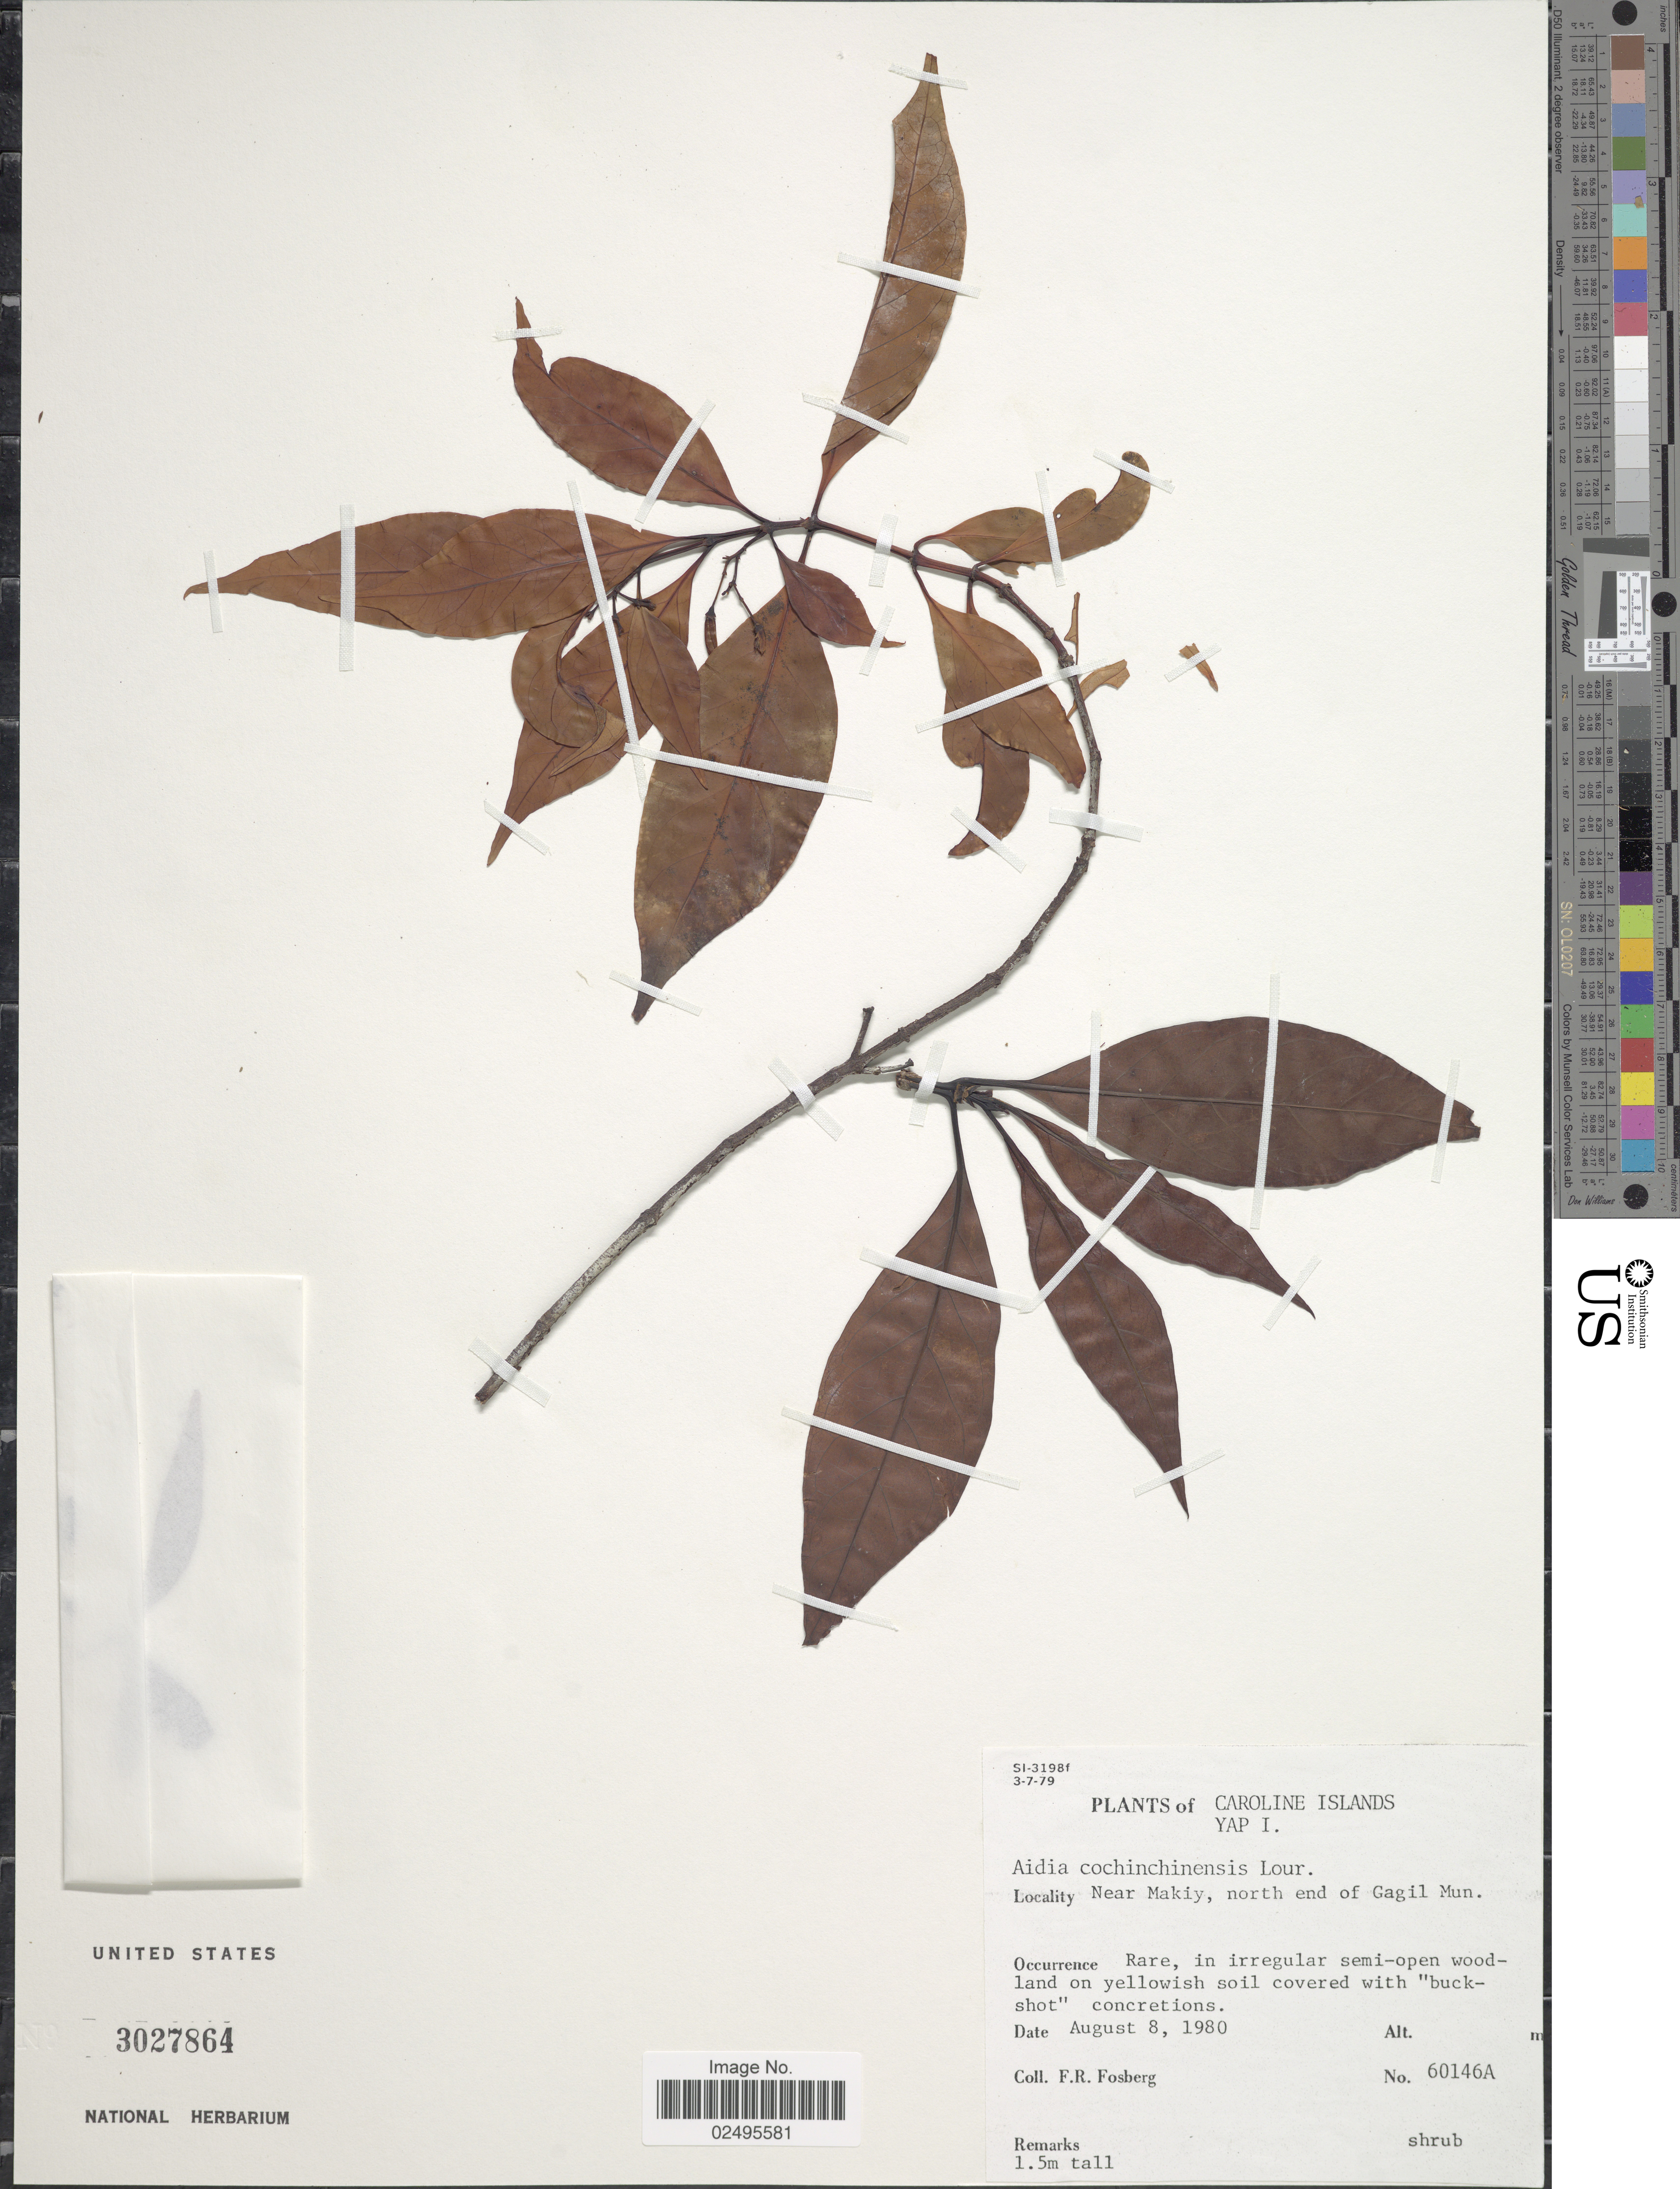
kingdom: Plantae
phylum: Tracheophyta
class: Magnoliopsida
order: Gentianales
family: Rubiaceae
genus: Aidia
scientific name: Aidia graeffei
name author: (Reinecke) Tirveng.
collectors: F. R. Fosberg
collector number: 60146A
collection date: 1980-08-08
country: Micronesia, Federated States of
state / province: Yap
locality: Caroline Islands. Yap I. Near Makiy, north end of Gagil Mun.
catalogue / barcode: US 3027864